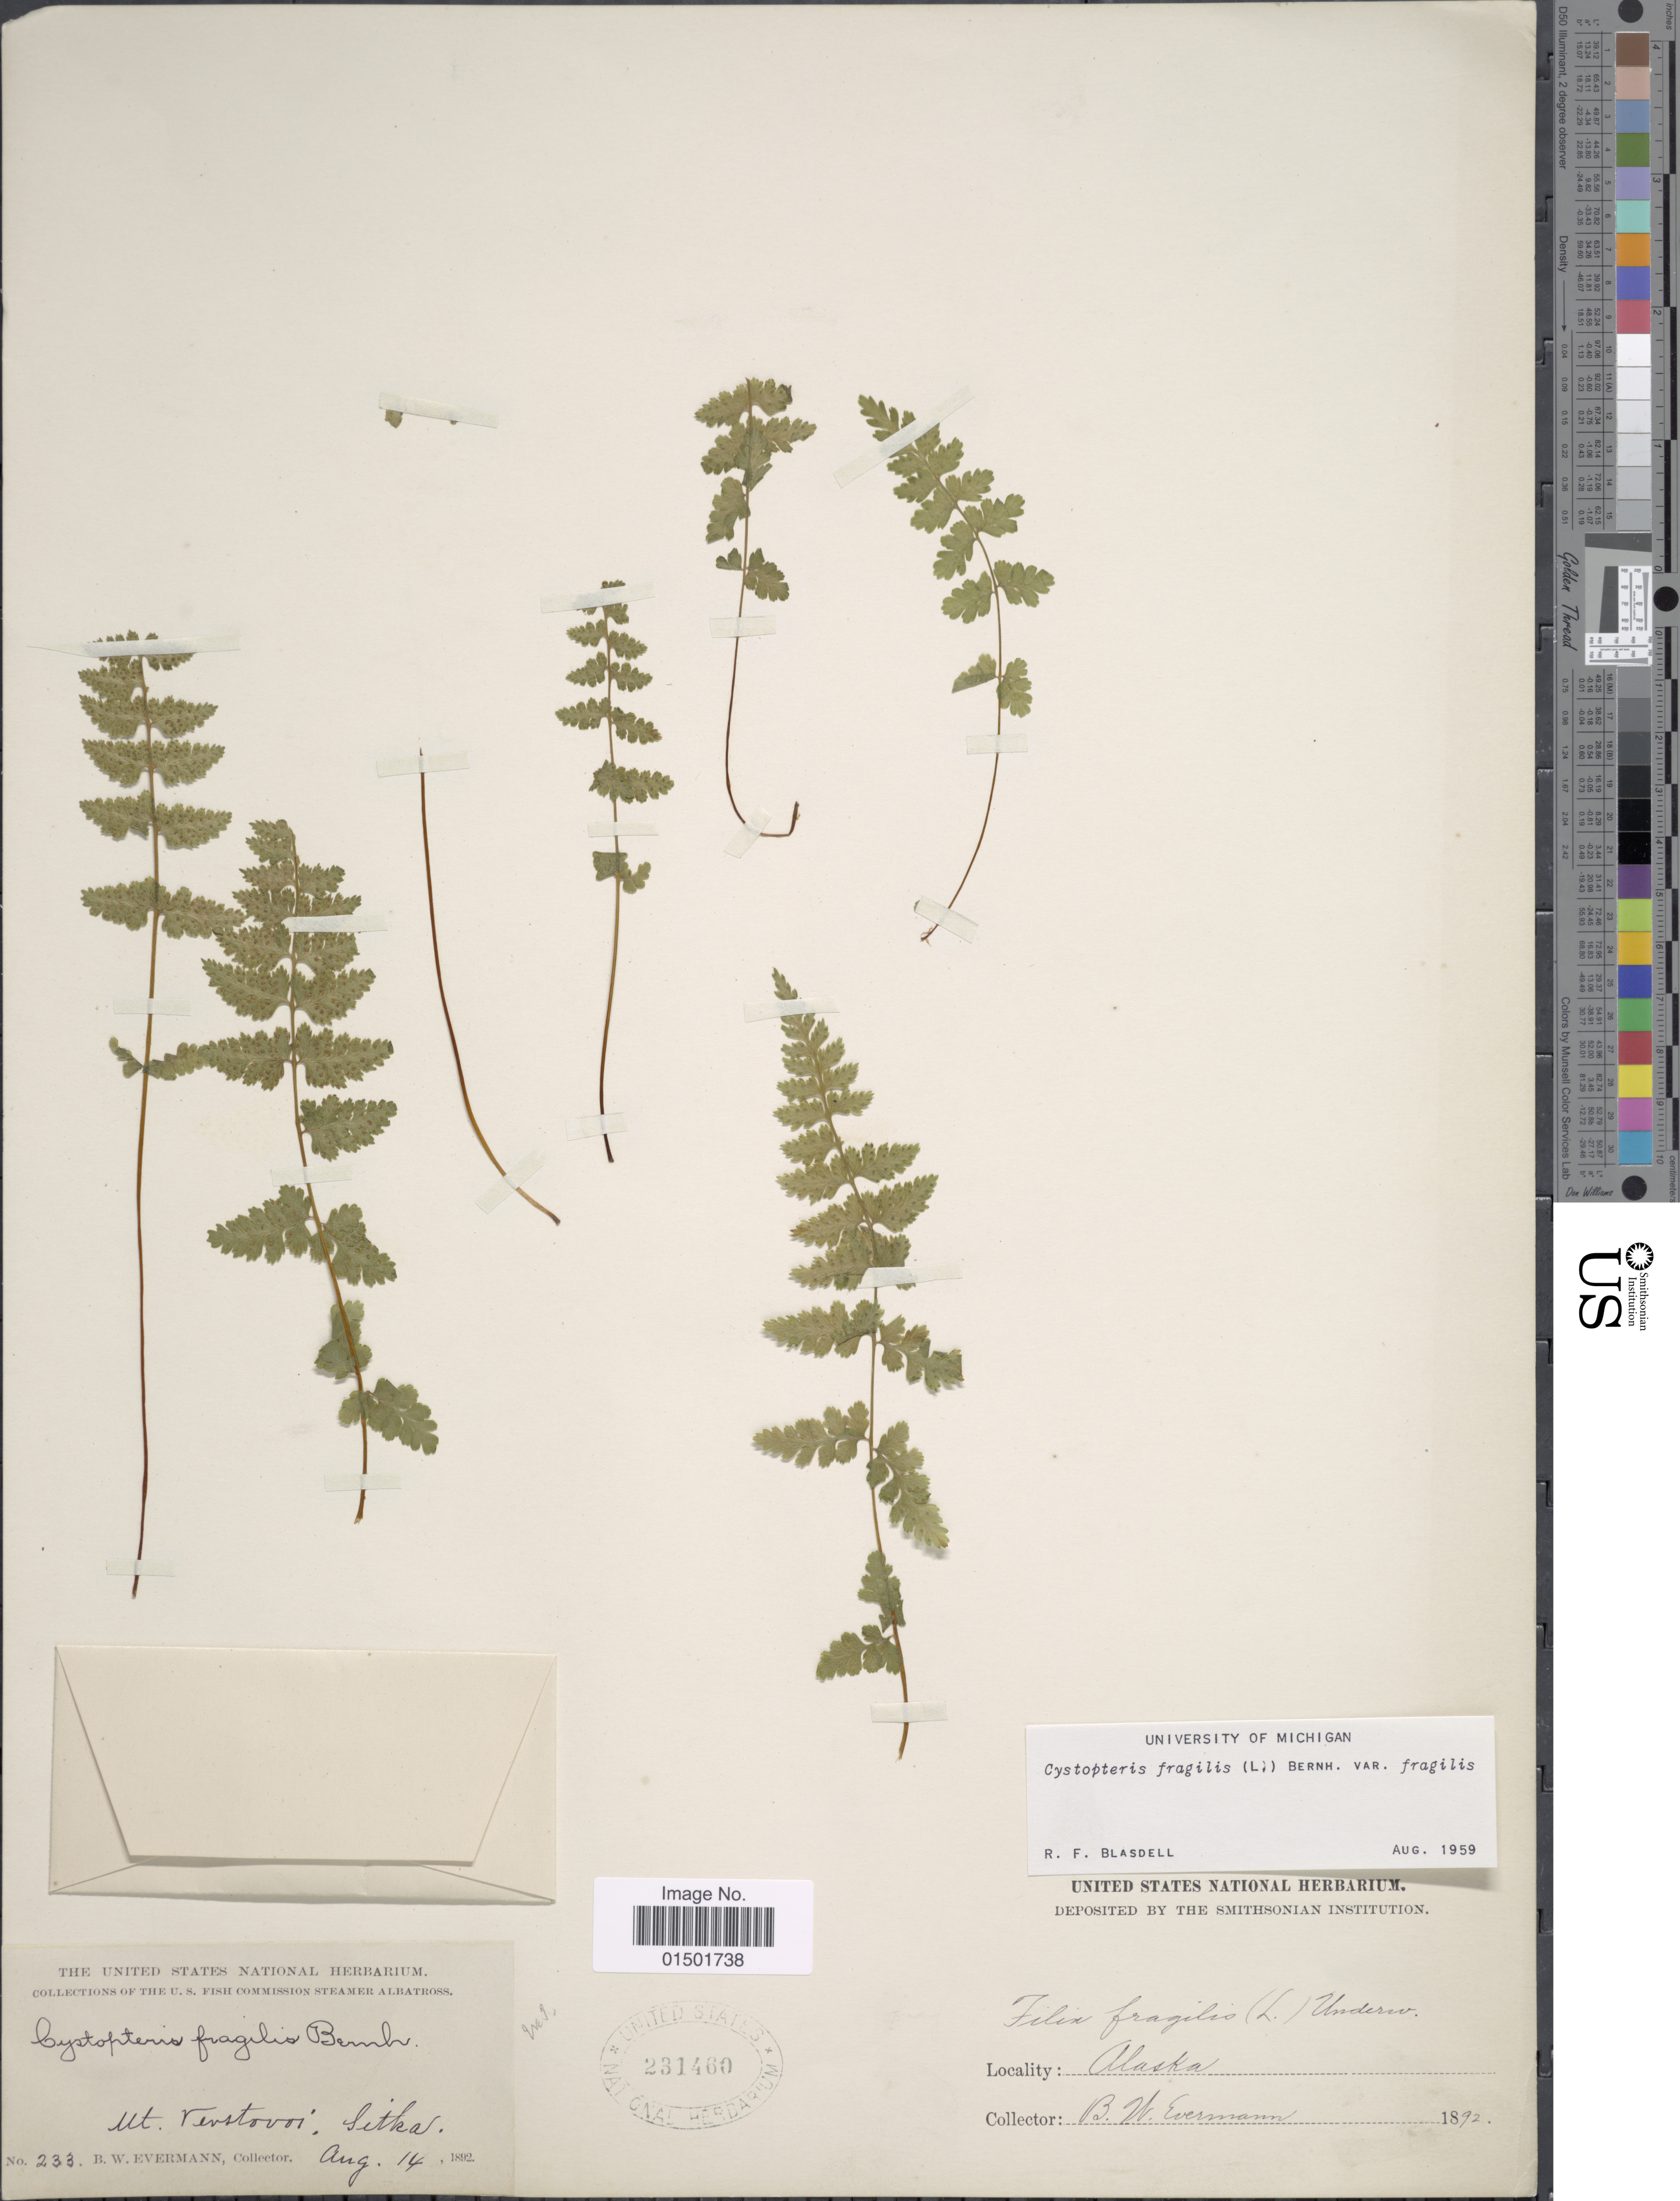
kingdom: Plantae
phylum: Tracheophyta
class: Polypodiopsida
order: Polypodiales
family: Cystopteridaceae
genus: Cystopteris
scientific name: Cystopteris fragilis var. fragilis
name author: (L.) Bernh.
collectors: B. W. Evermann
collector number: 233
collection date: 1892-08-14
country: United States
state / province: Alaska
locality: Mt. Ventouri, Sitka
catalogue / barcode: US 231460